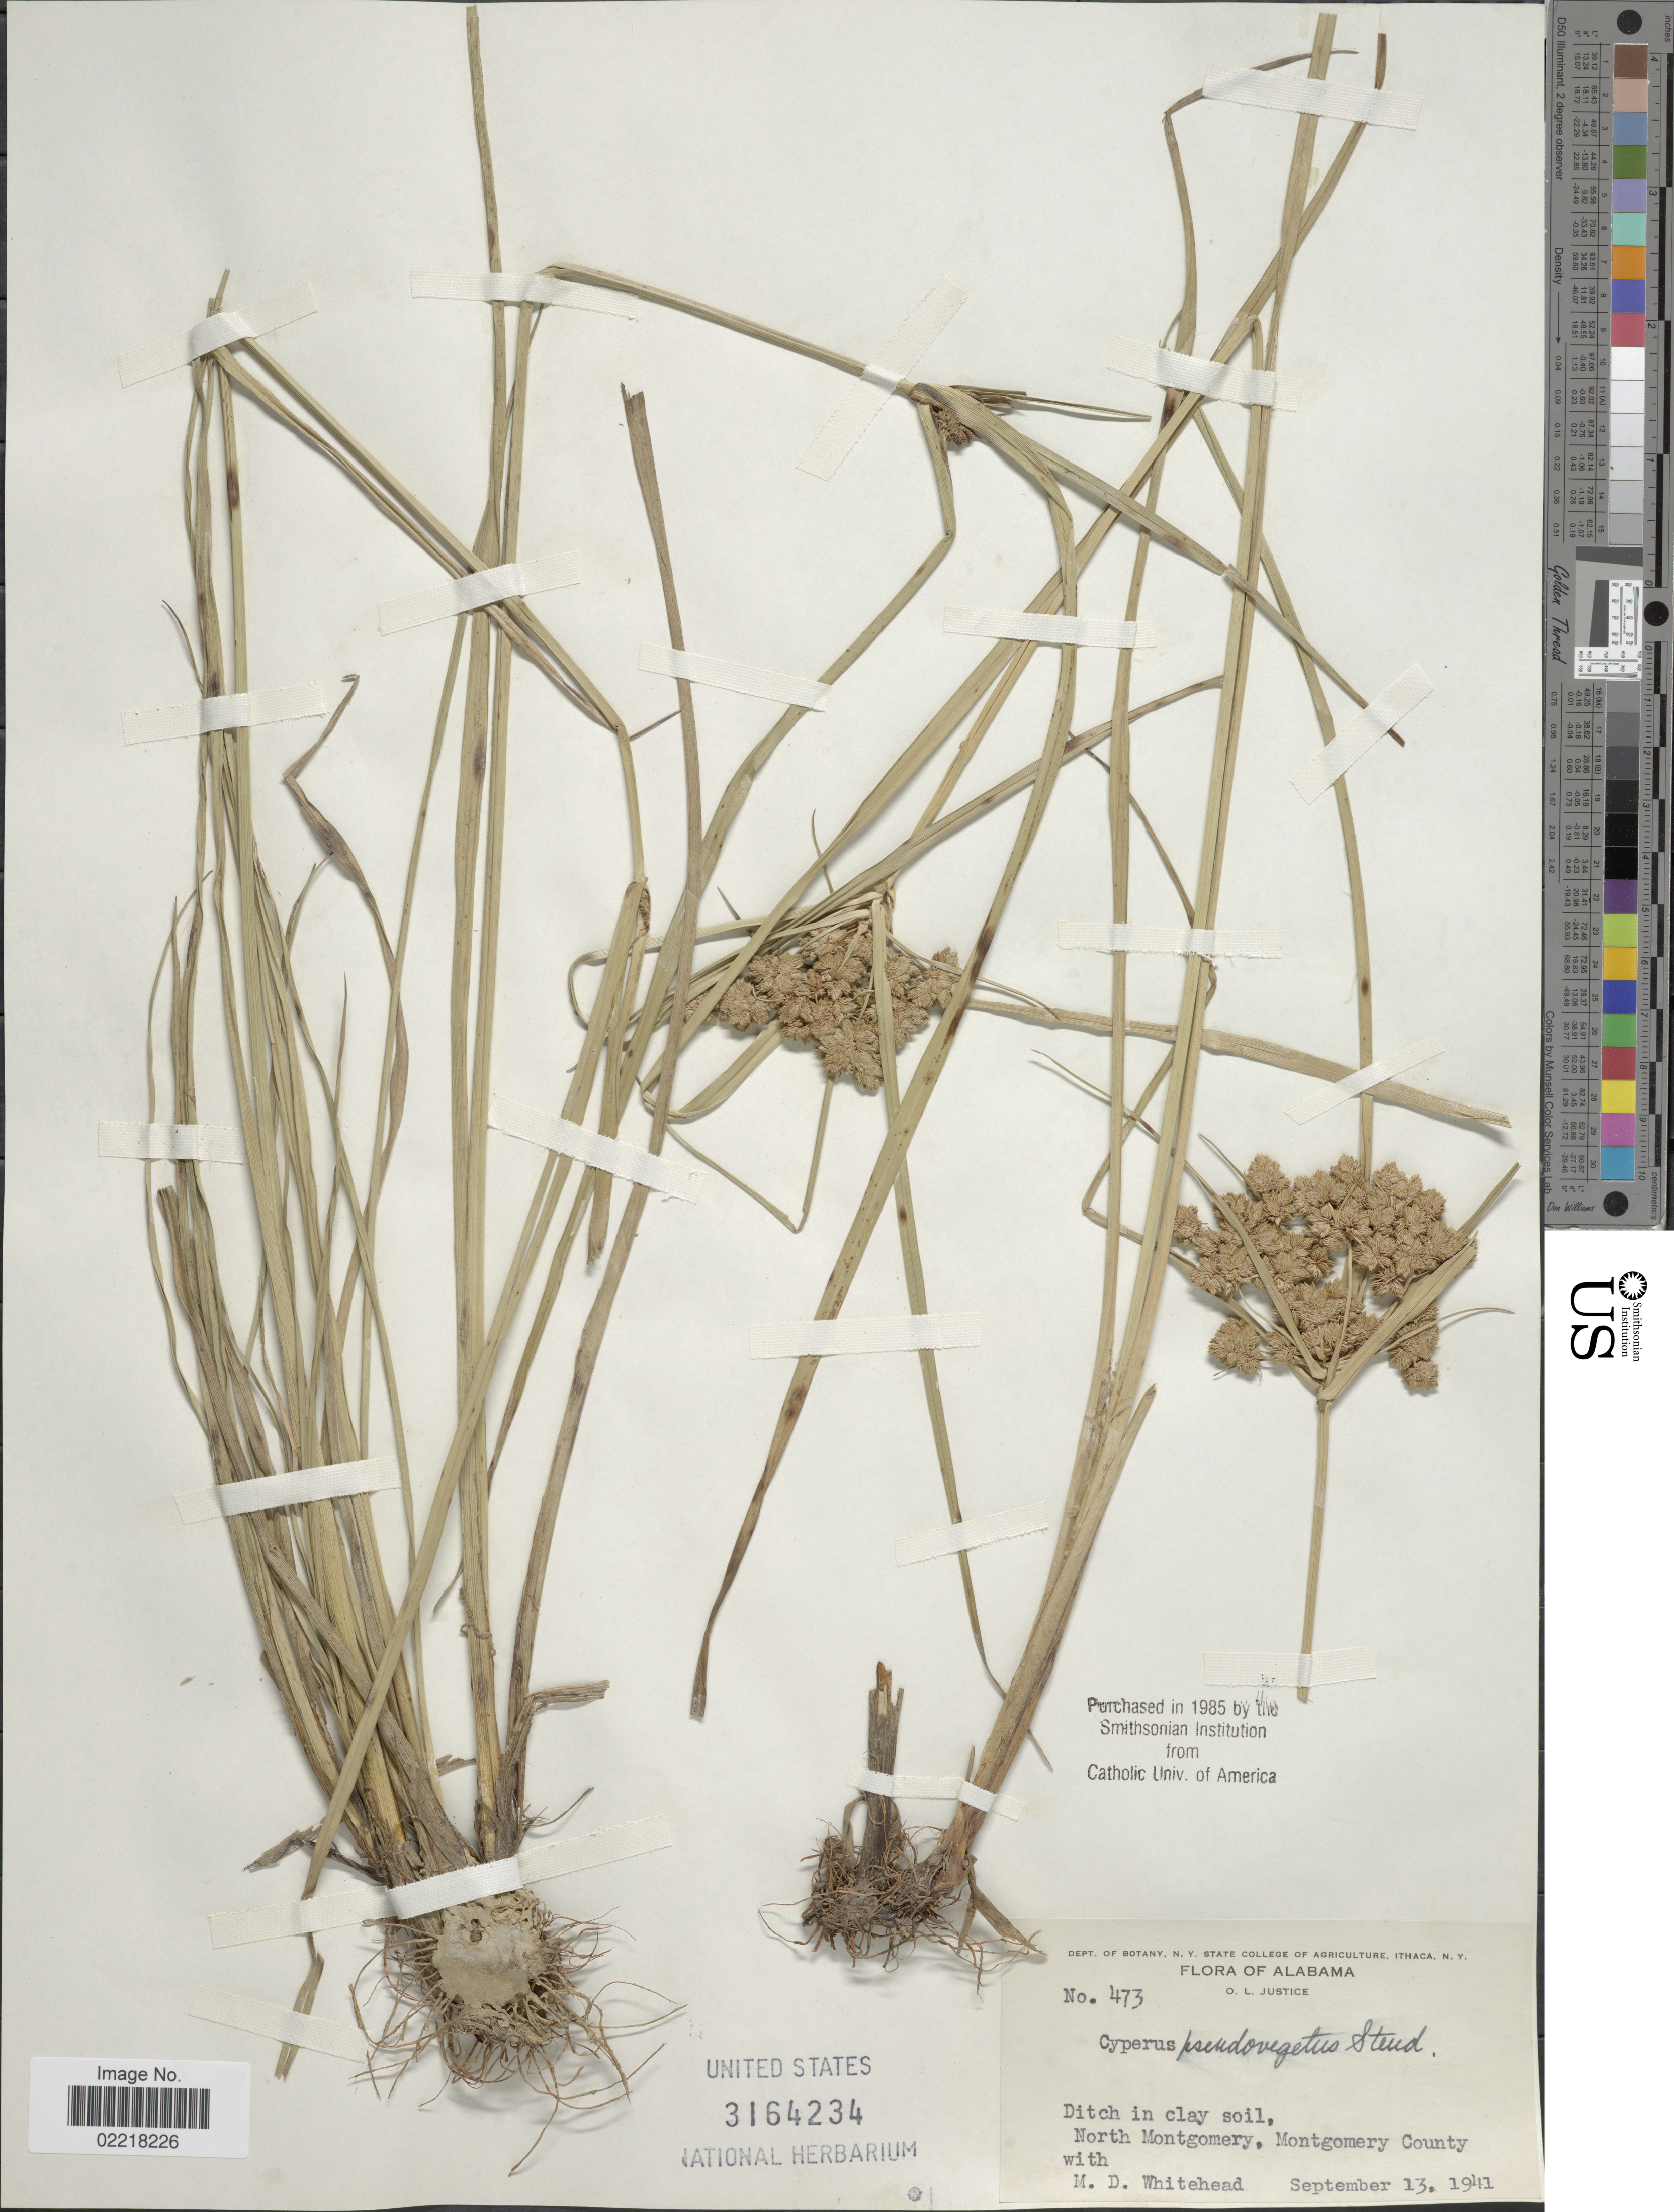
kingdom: Plantae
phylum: Tracheophyta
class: Liliopsida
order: Poales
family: Cyperaceae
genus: Cyperus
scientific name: Cyperus pseudovegetus Steud.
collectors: O. Justice & M. Whitehead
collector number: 473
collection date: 1941-09-13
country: United States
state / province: Alabama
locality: North Montgomery, Montgomery County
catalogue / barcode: US 3164234